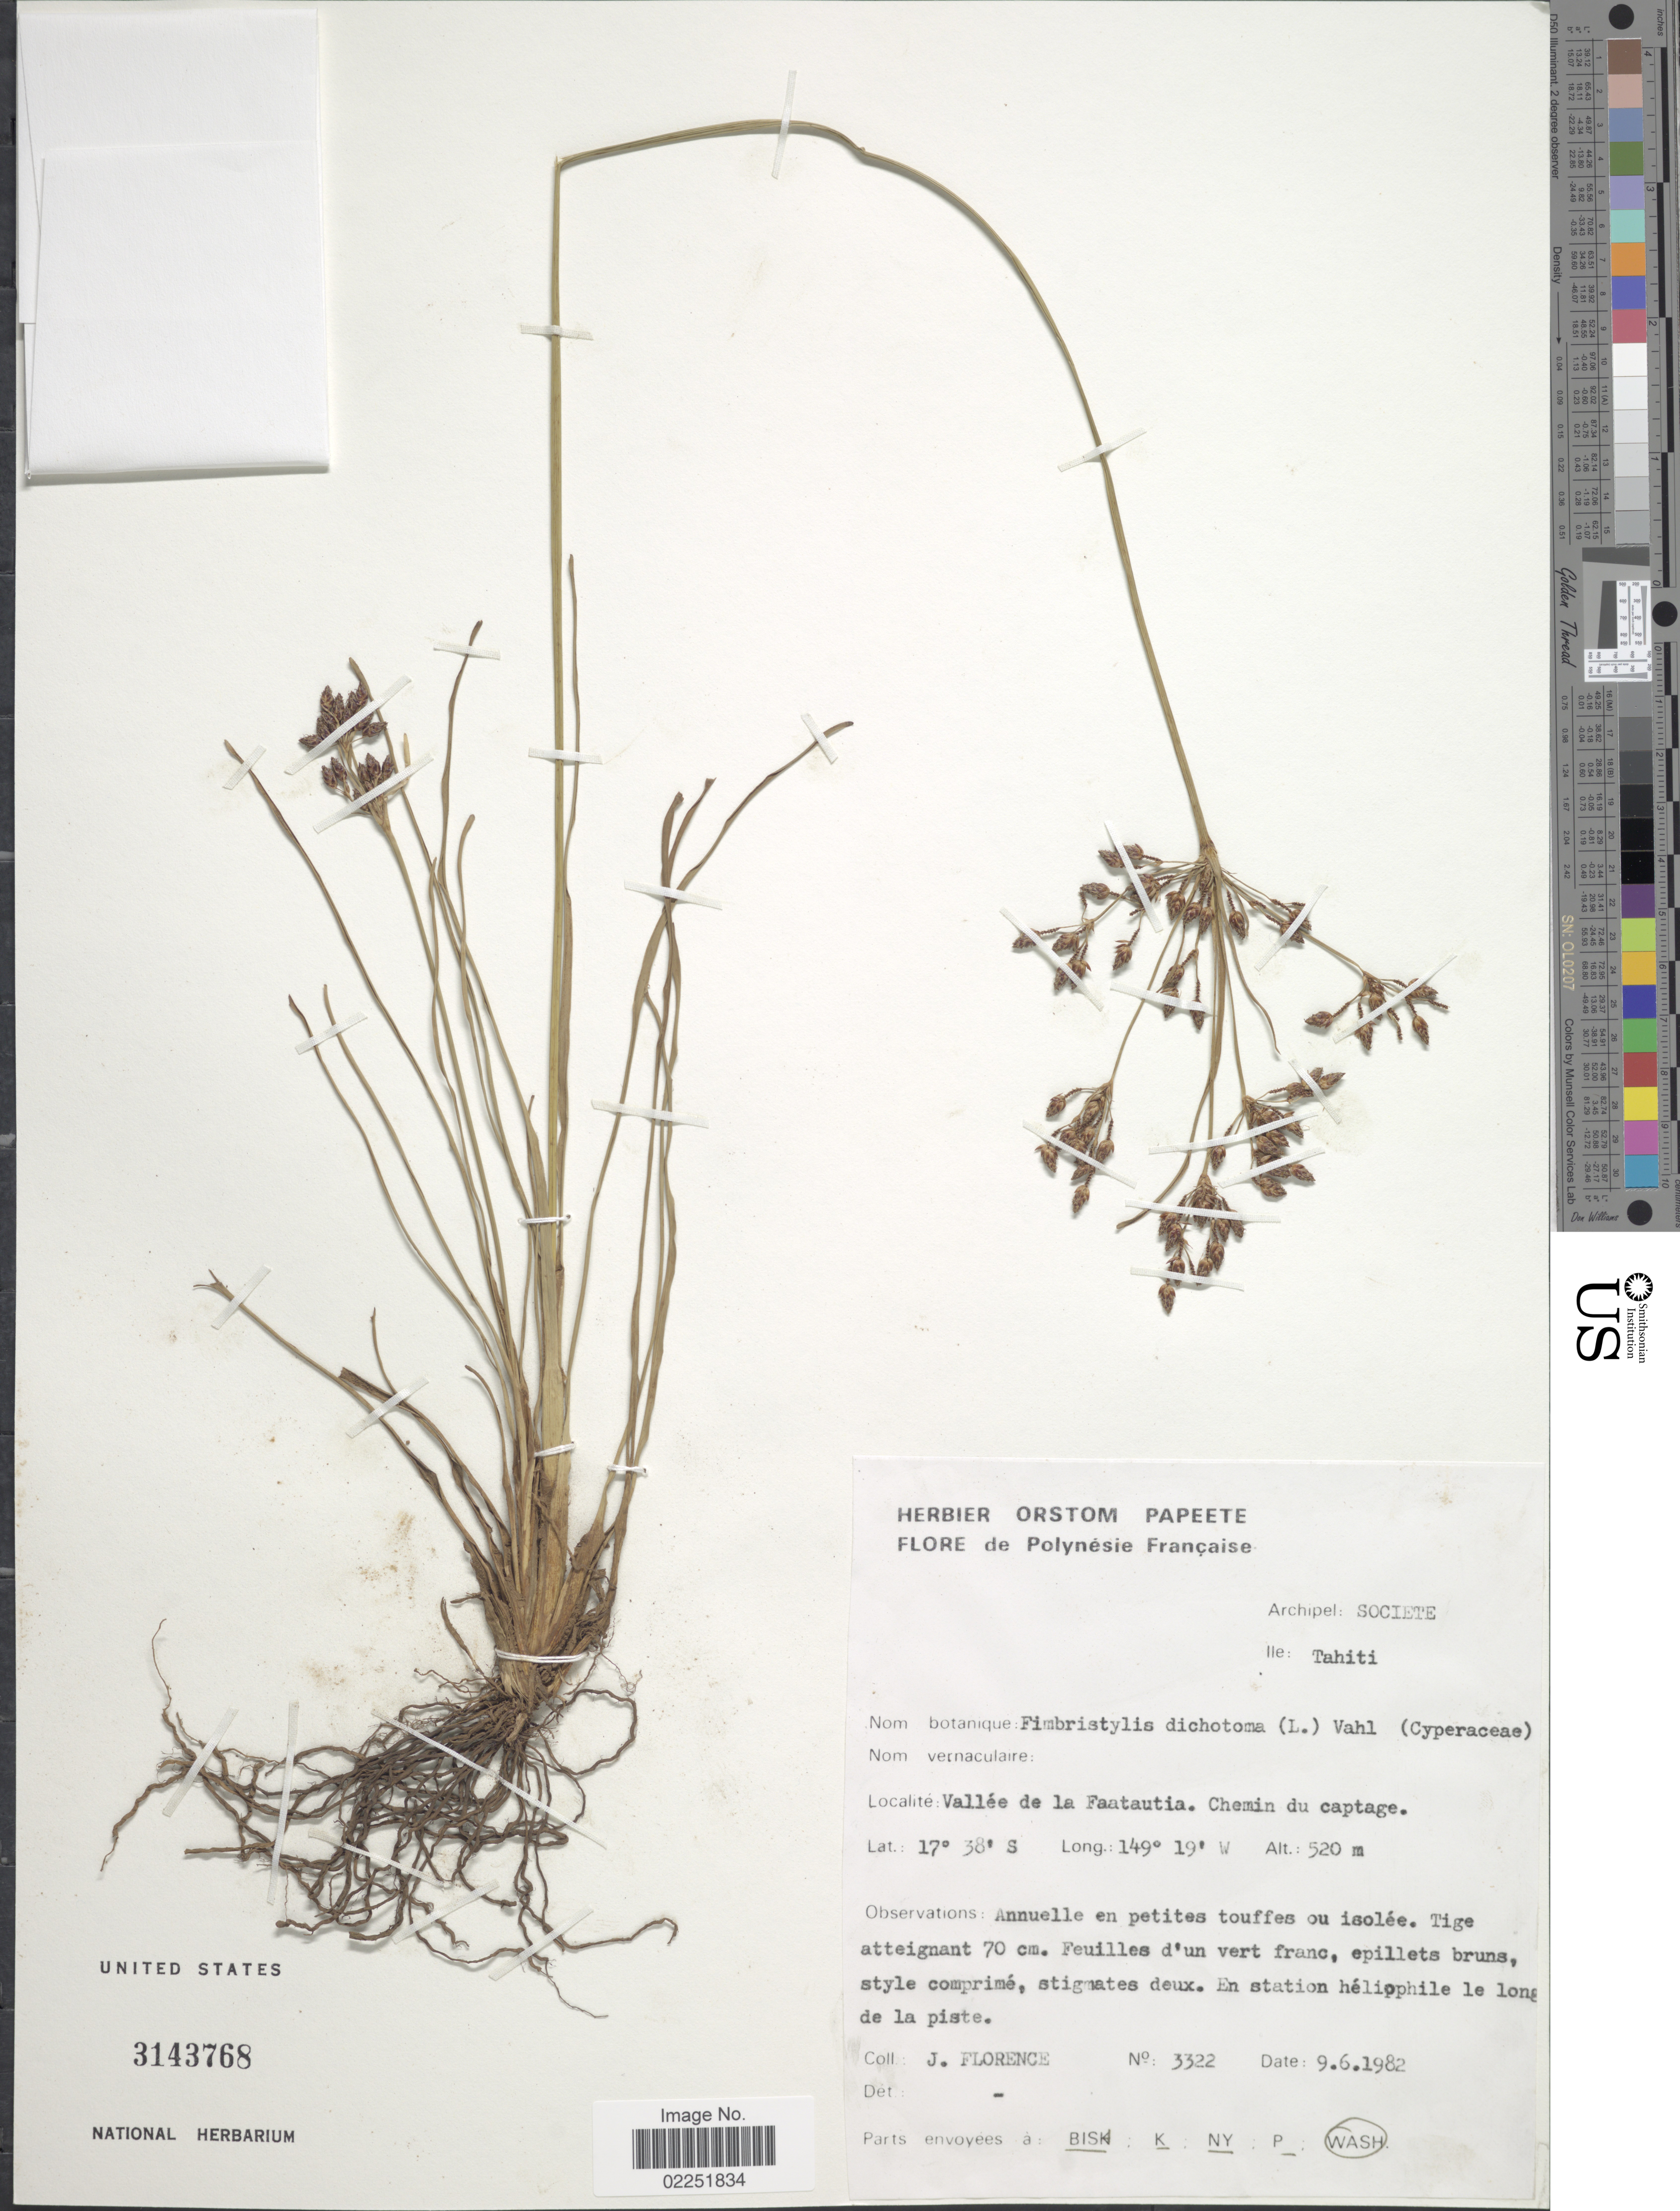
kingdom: Plantae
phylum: Tracheophyta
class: Liliopsida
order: Poales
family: Cyperaceae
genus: Fimbristylis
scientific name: Fimbristylis dichotoma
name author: (L.) Vahl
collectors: J. Florence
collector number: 3322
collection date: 1982-06-09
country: French Polynesia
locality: Archipel: Societe, Ile: Tahiti. Vallee de la Faatautia. Chemin du captage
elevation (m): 520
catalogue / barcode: US 3143768